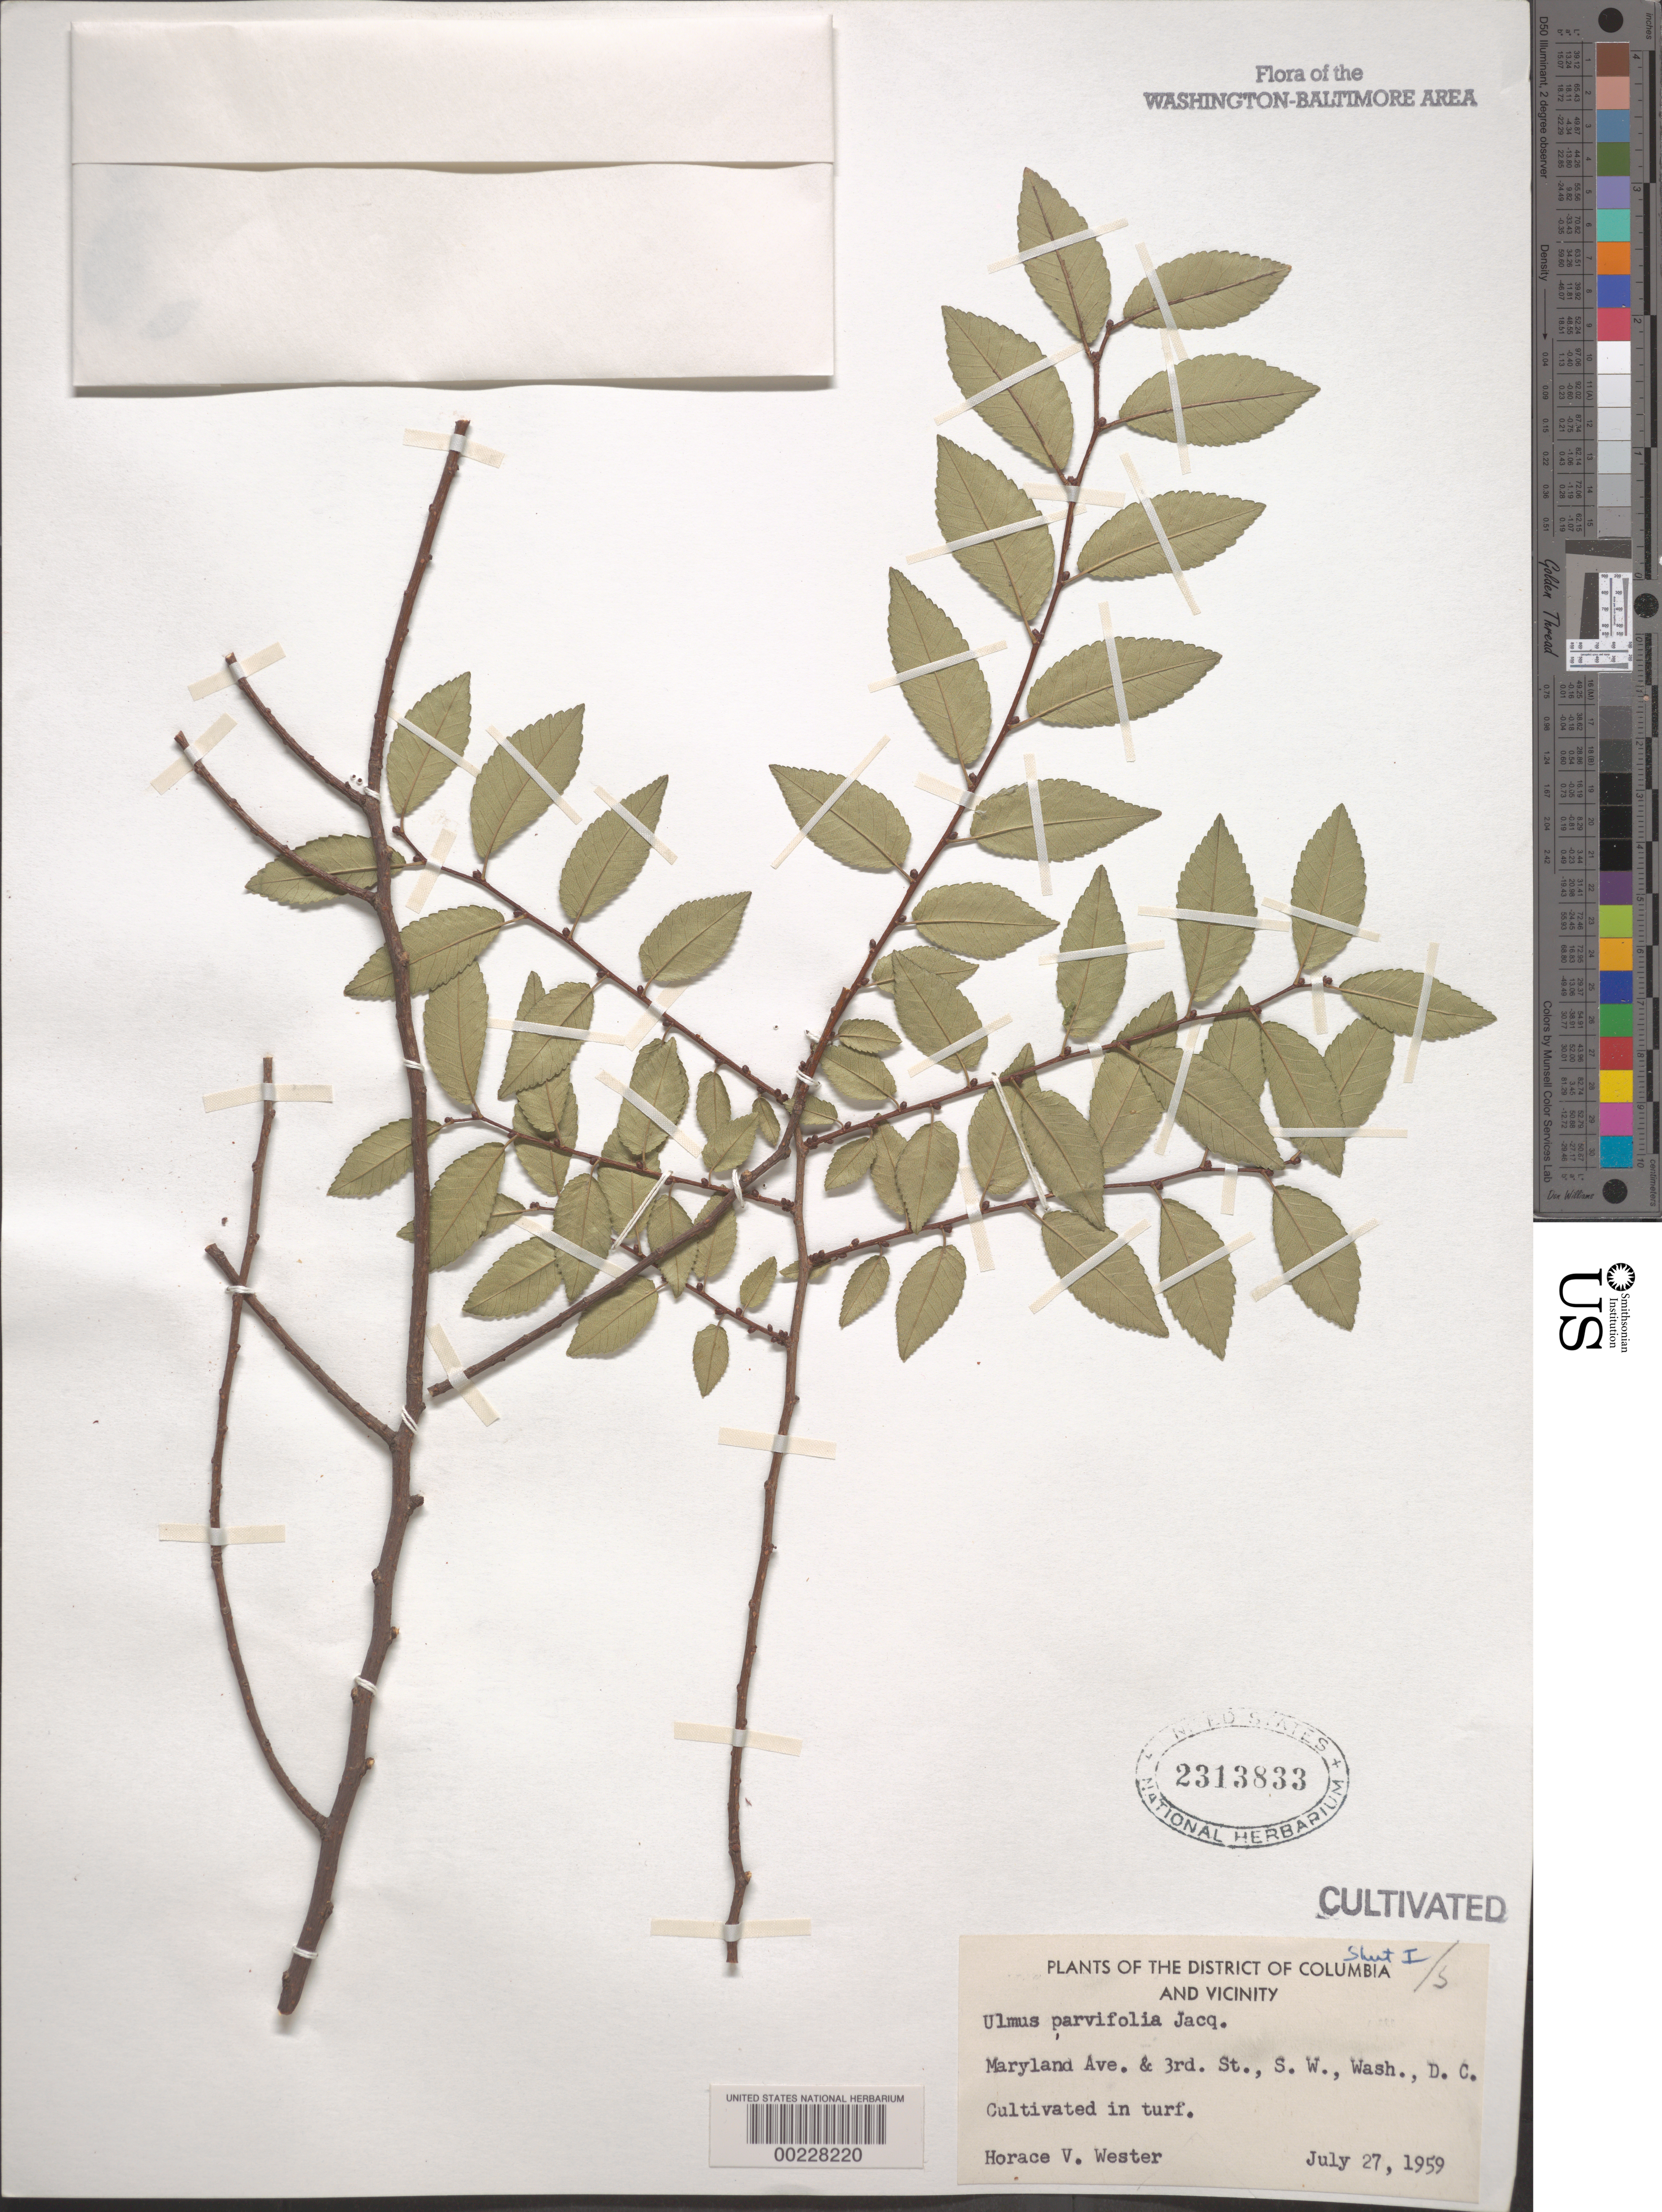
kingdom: Plantae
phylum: Tracheophyta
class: Magnoliopsida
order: Rosales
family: Ulmaceae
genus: Ulmus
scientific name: Ulmus parvifolia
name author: Jacq.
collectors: H. Wester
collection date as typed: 27 Jul 1959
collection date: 1959-07-27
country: United States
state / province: District of Columbia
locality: Maryland Ave & 3rd St SW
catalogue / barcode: US 2313833